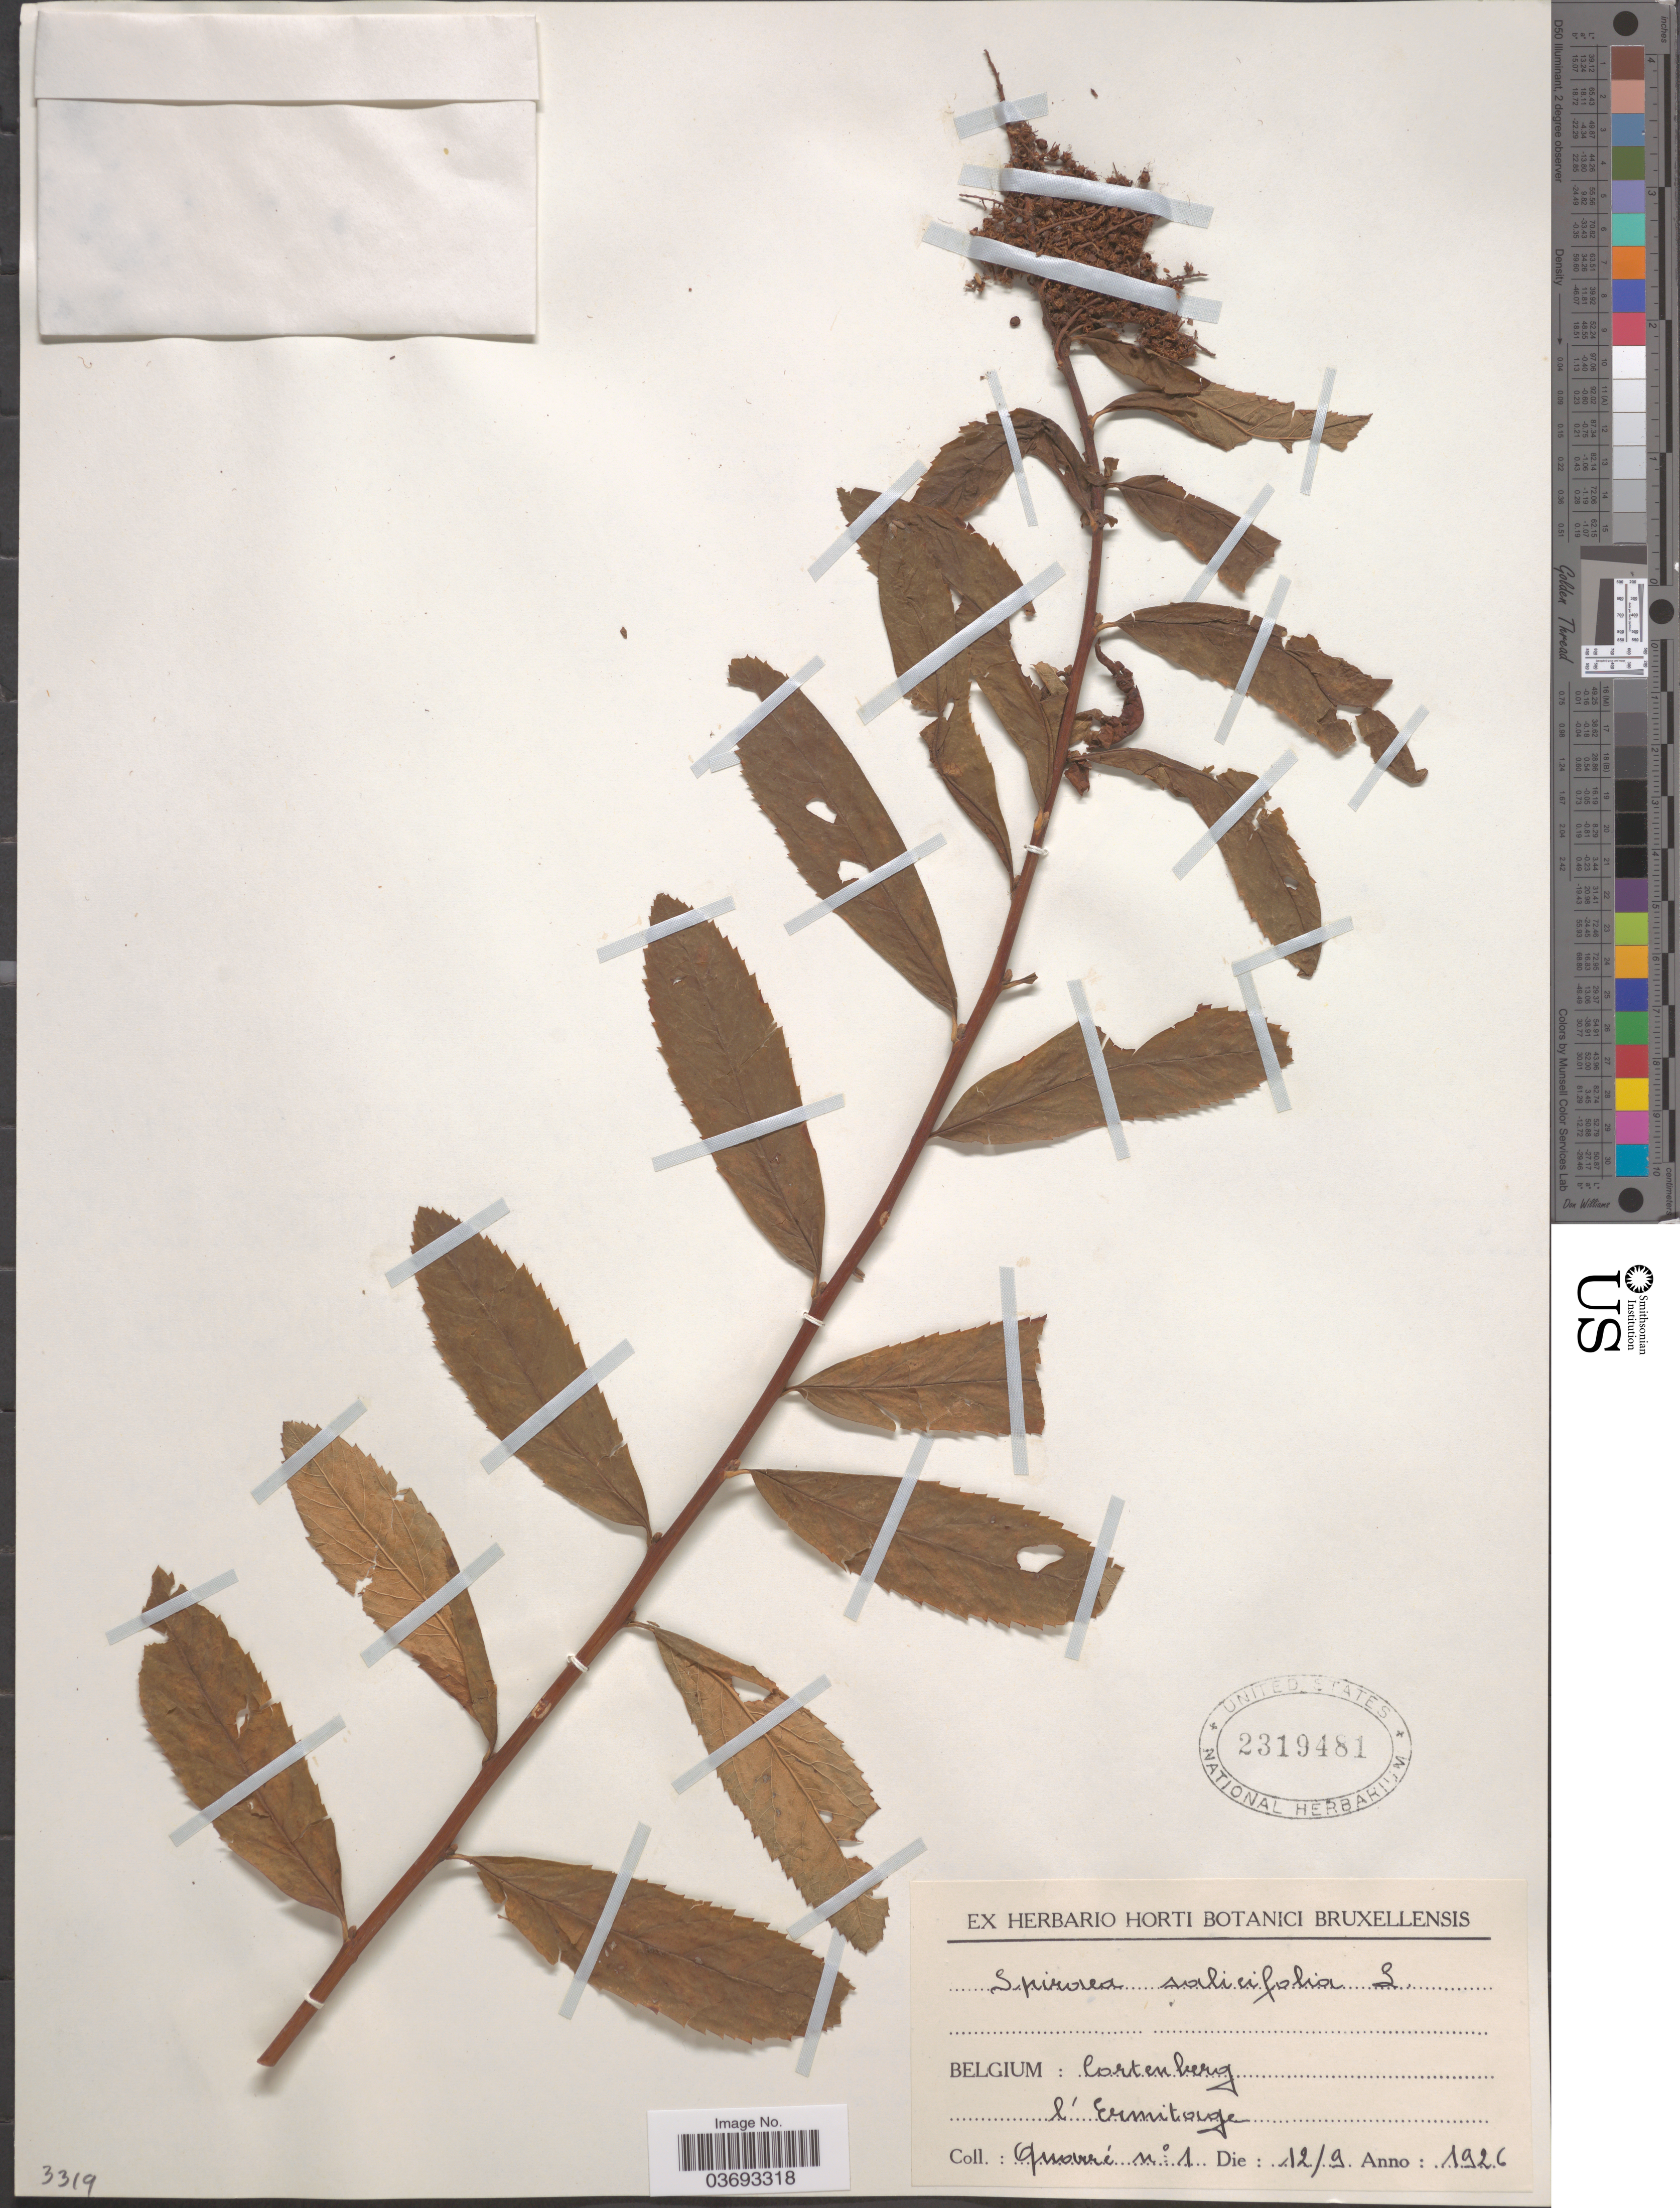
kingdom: Plantae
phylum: Tracheophyta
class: Magnoliopsida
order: Rosales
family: Rosaceae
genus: Spiraea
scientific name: Spiraea salicifolia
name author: L.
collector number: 1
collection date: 1926-09-12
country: Belgium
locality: Cortenberg. L' Ermitage.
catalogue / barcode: US 2319481